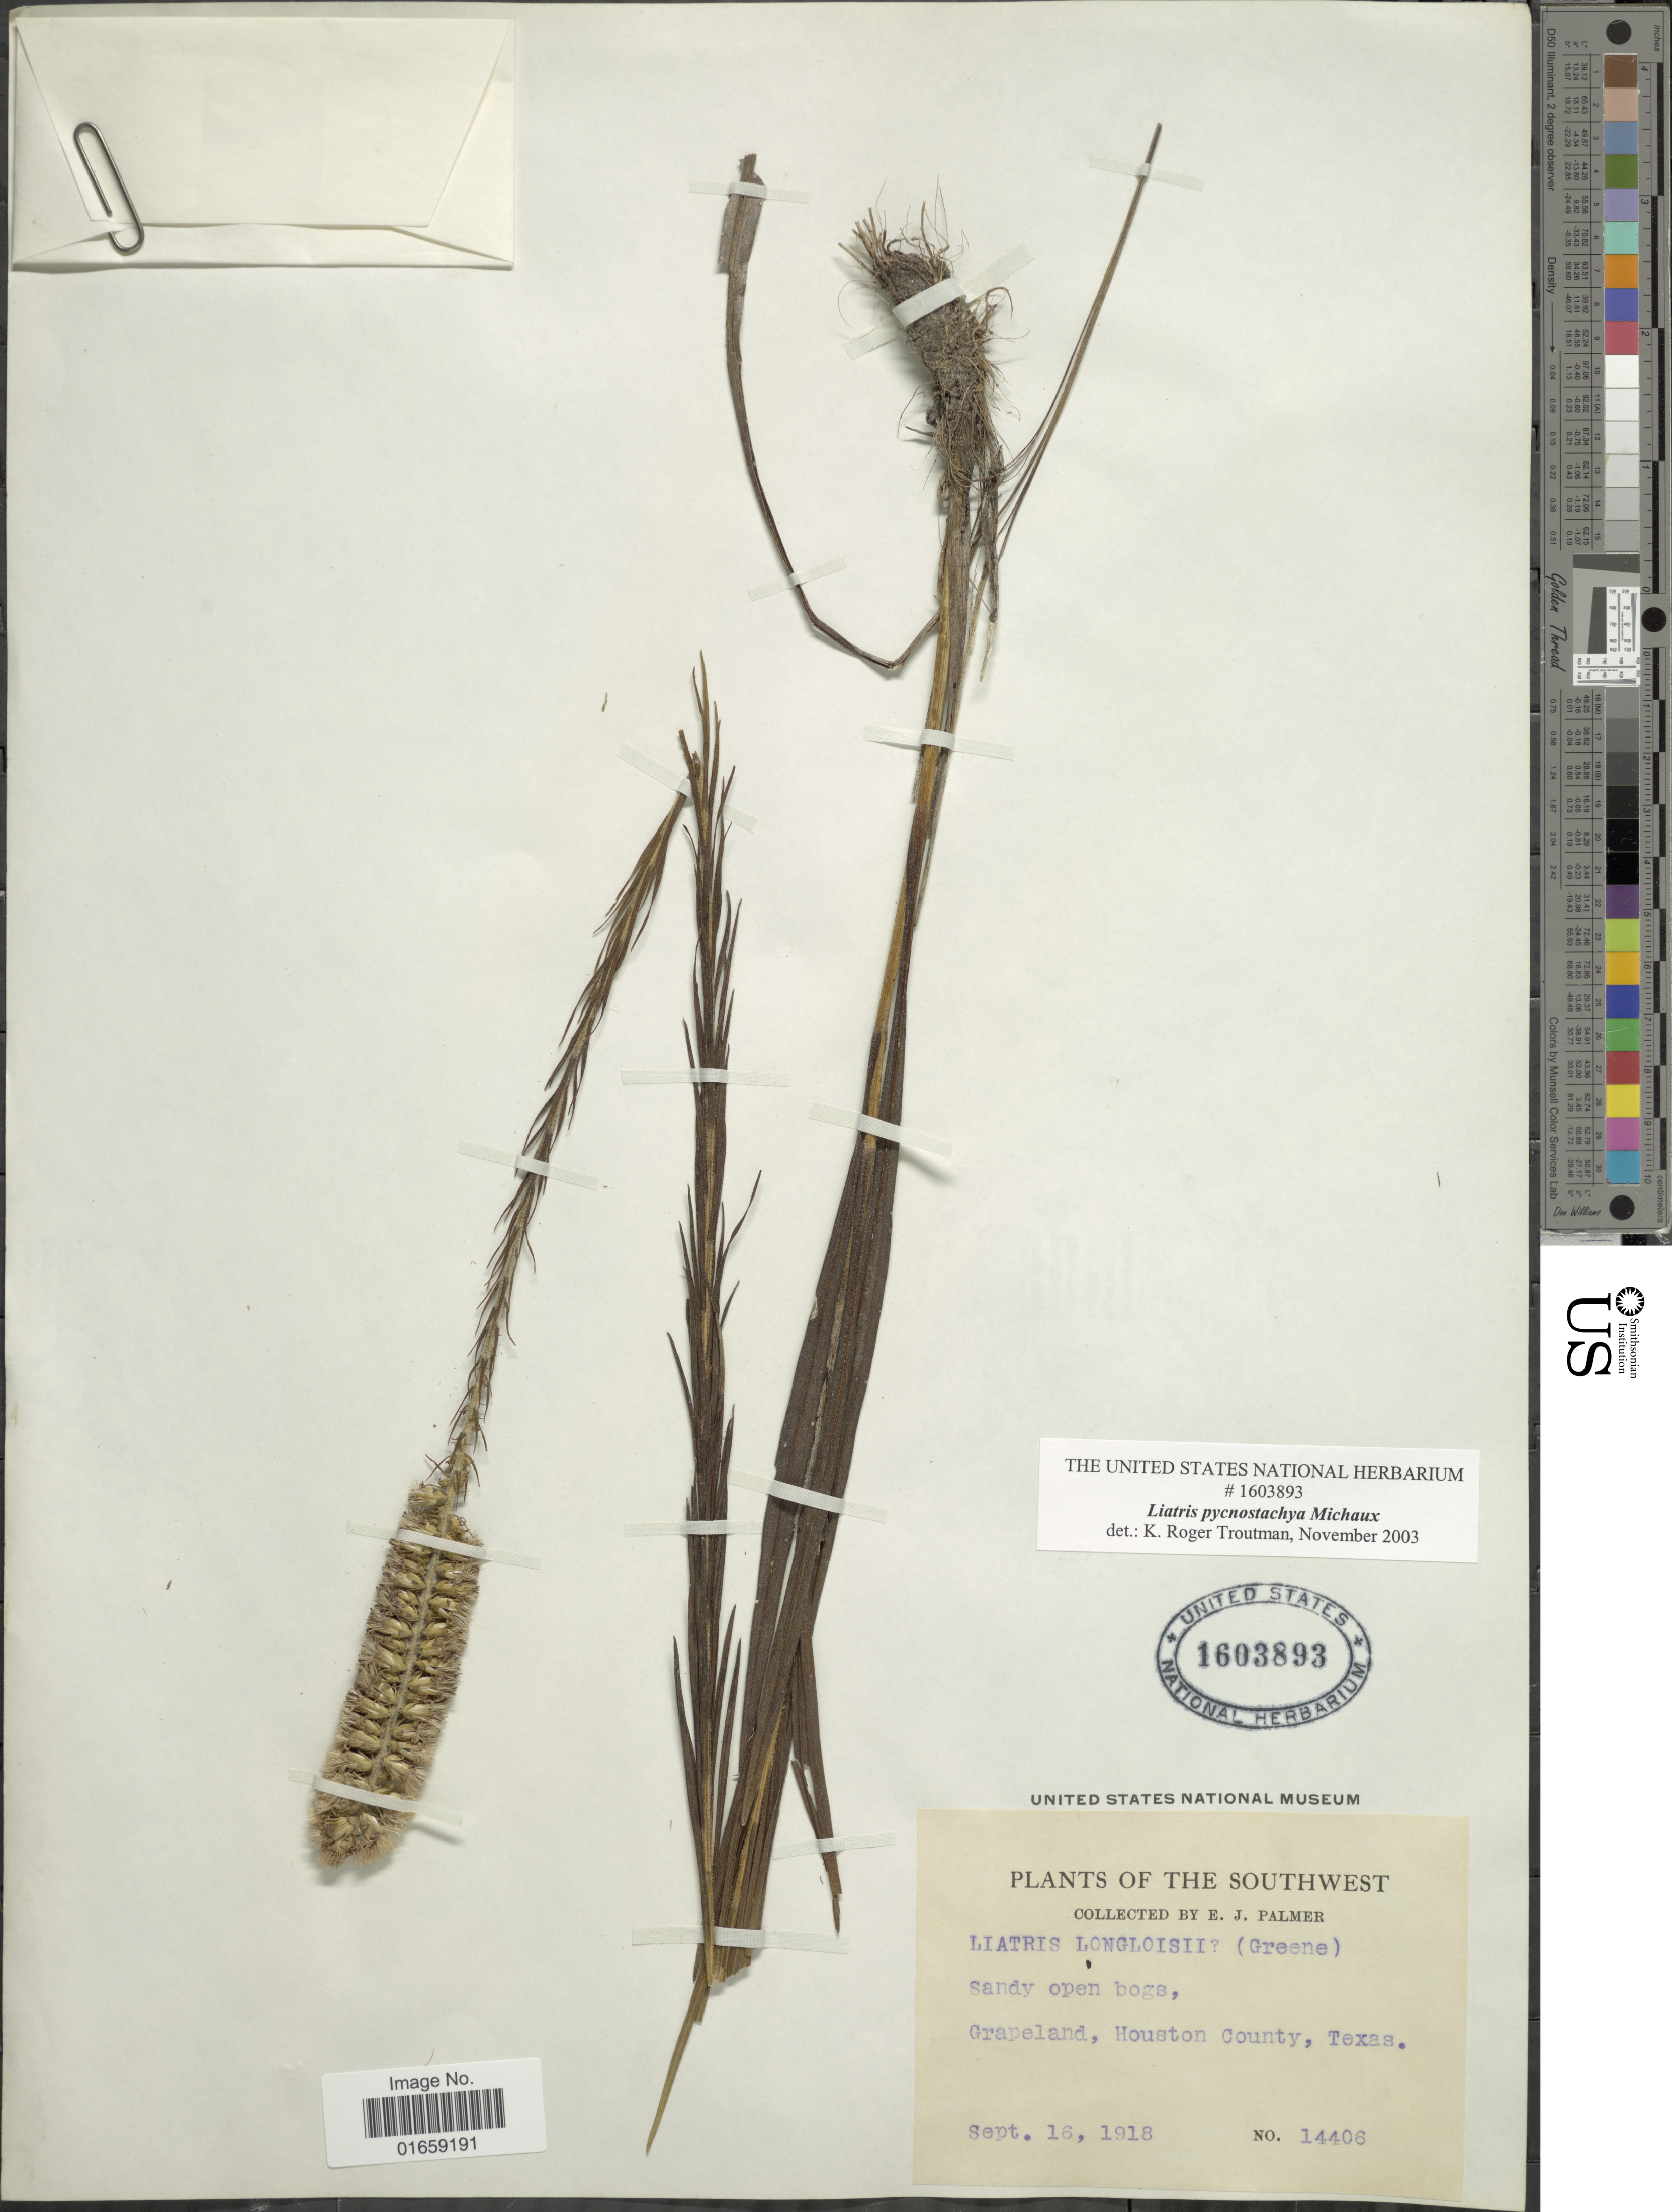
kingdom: Plantae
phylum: Tracheophyta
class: Magnoliopsida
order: Asterales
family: Asteraceae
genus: Liatris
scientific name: Liatris pycnostachya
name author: Michx.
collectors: E. J. Palmer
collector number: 14406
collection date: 1918-09-16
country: United States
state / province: Texas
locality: Grapeland, Houston County, Texas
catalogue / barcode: US 1603893